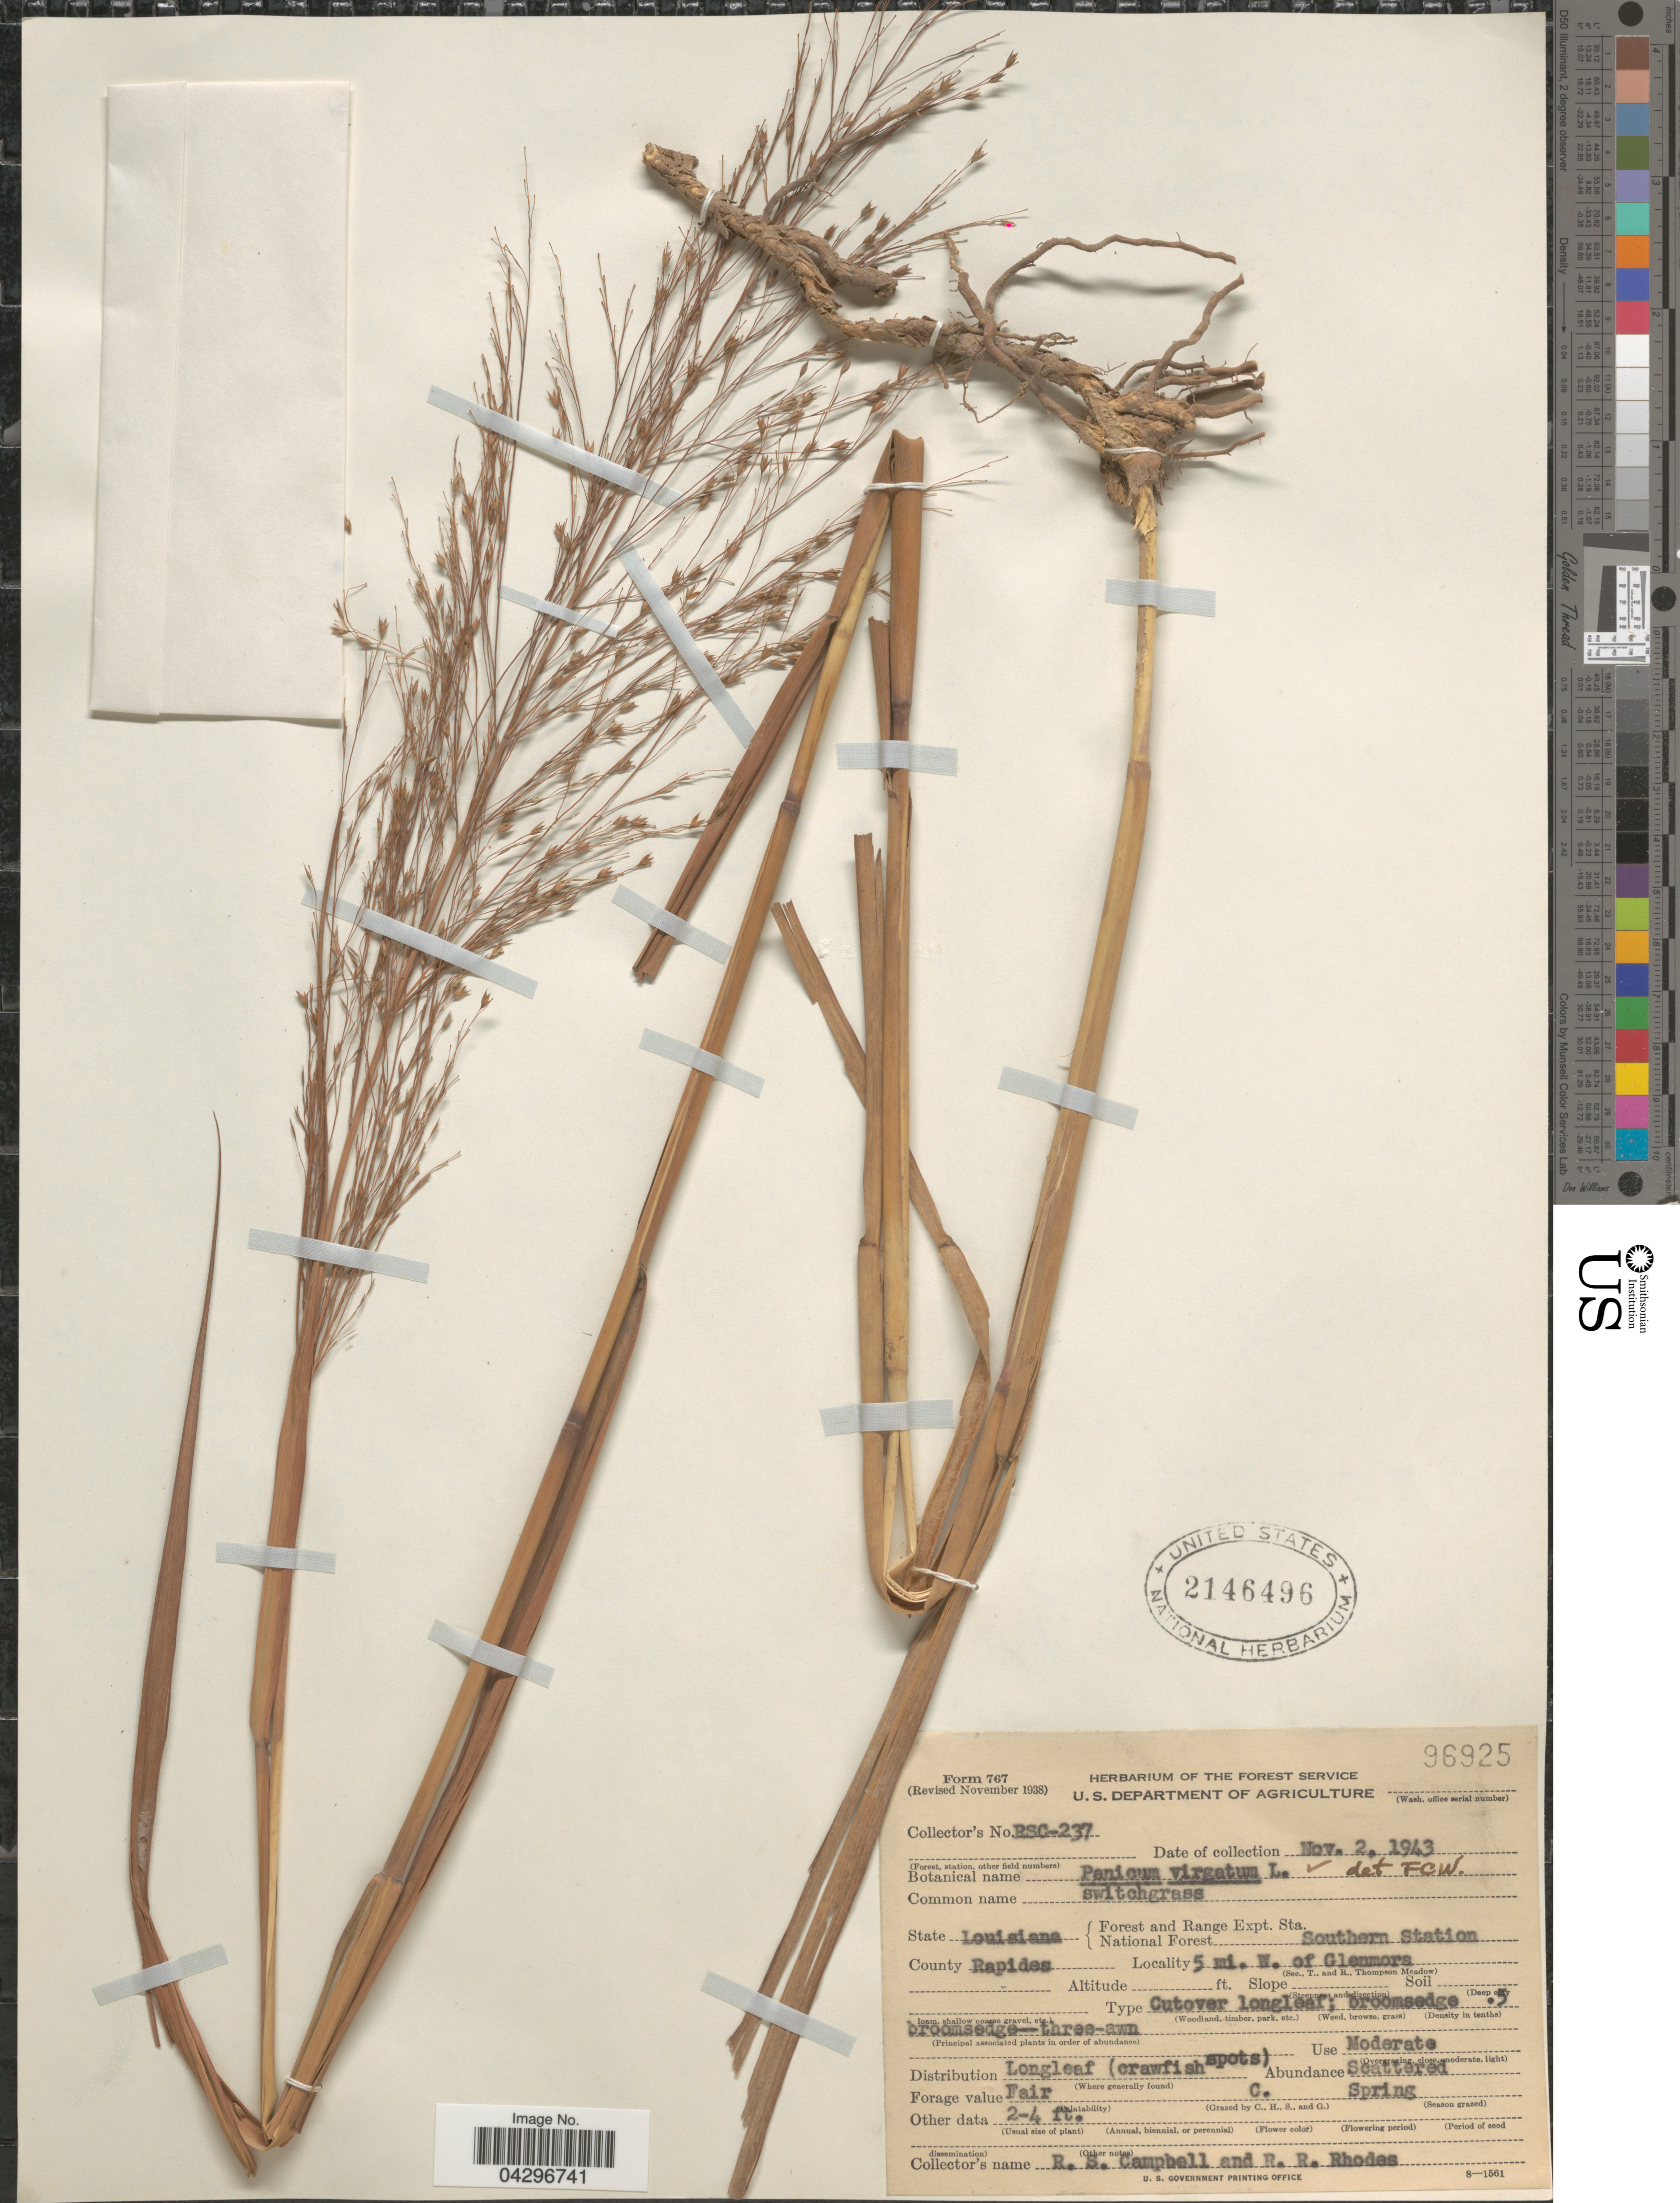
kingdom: Plantae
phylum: Tracheophyta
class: Liliopsida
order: Poales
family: Poaceae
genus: Panicum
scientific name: Panicum virgatum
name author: L.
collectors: R. S. Campbell & R. Rhodes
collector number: RSC-237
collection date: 1943-11-02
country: United States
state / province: Louisiana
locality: Forest and Range Expt. Sta. National Forest. Southern Station. County Rapides. 5 mi. W. of Glenmora.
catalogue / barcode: US 2146496